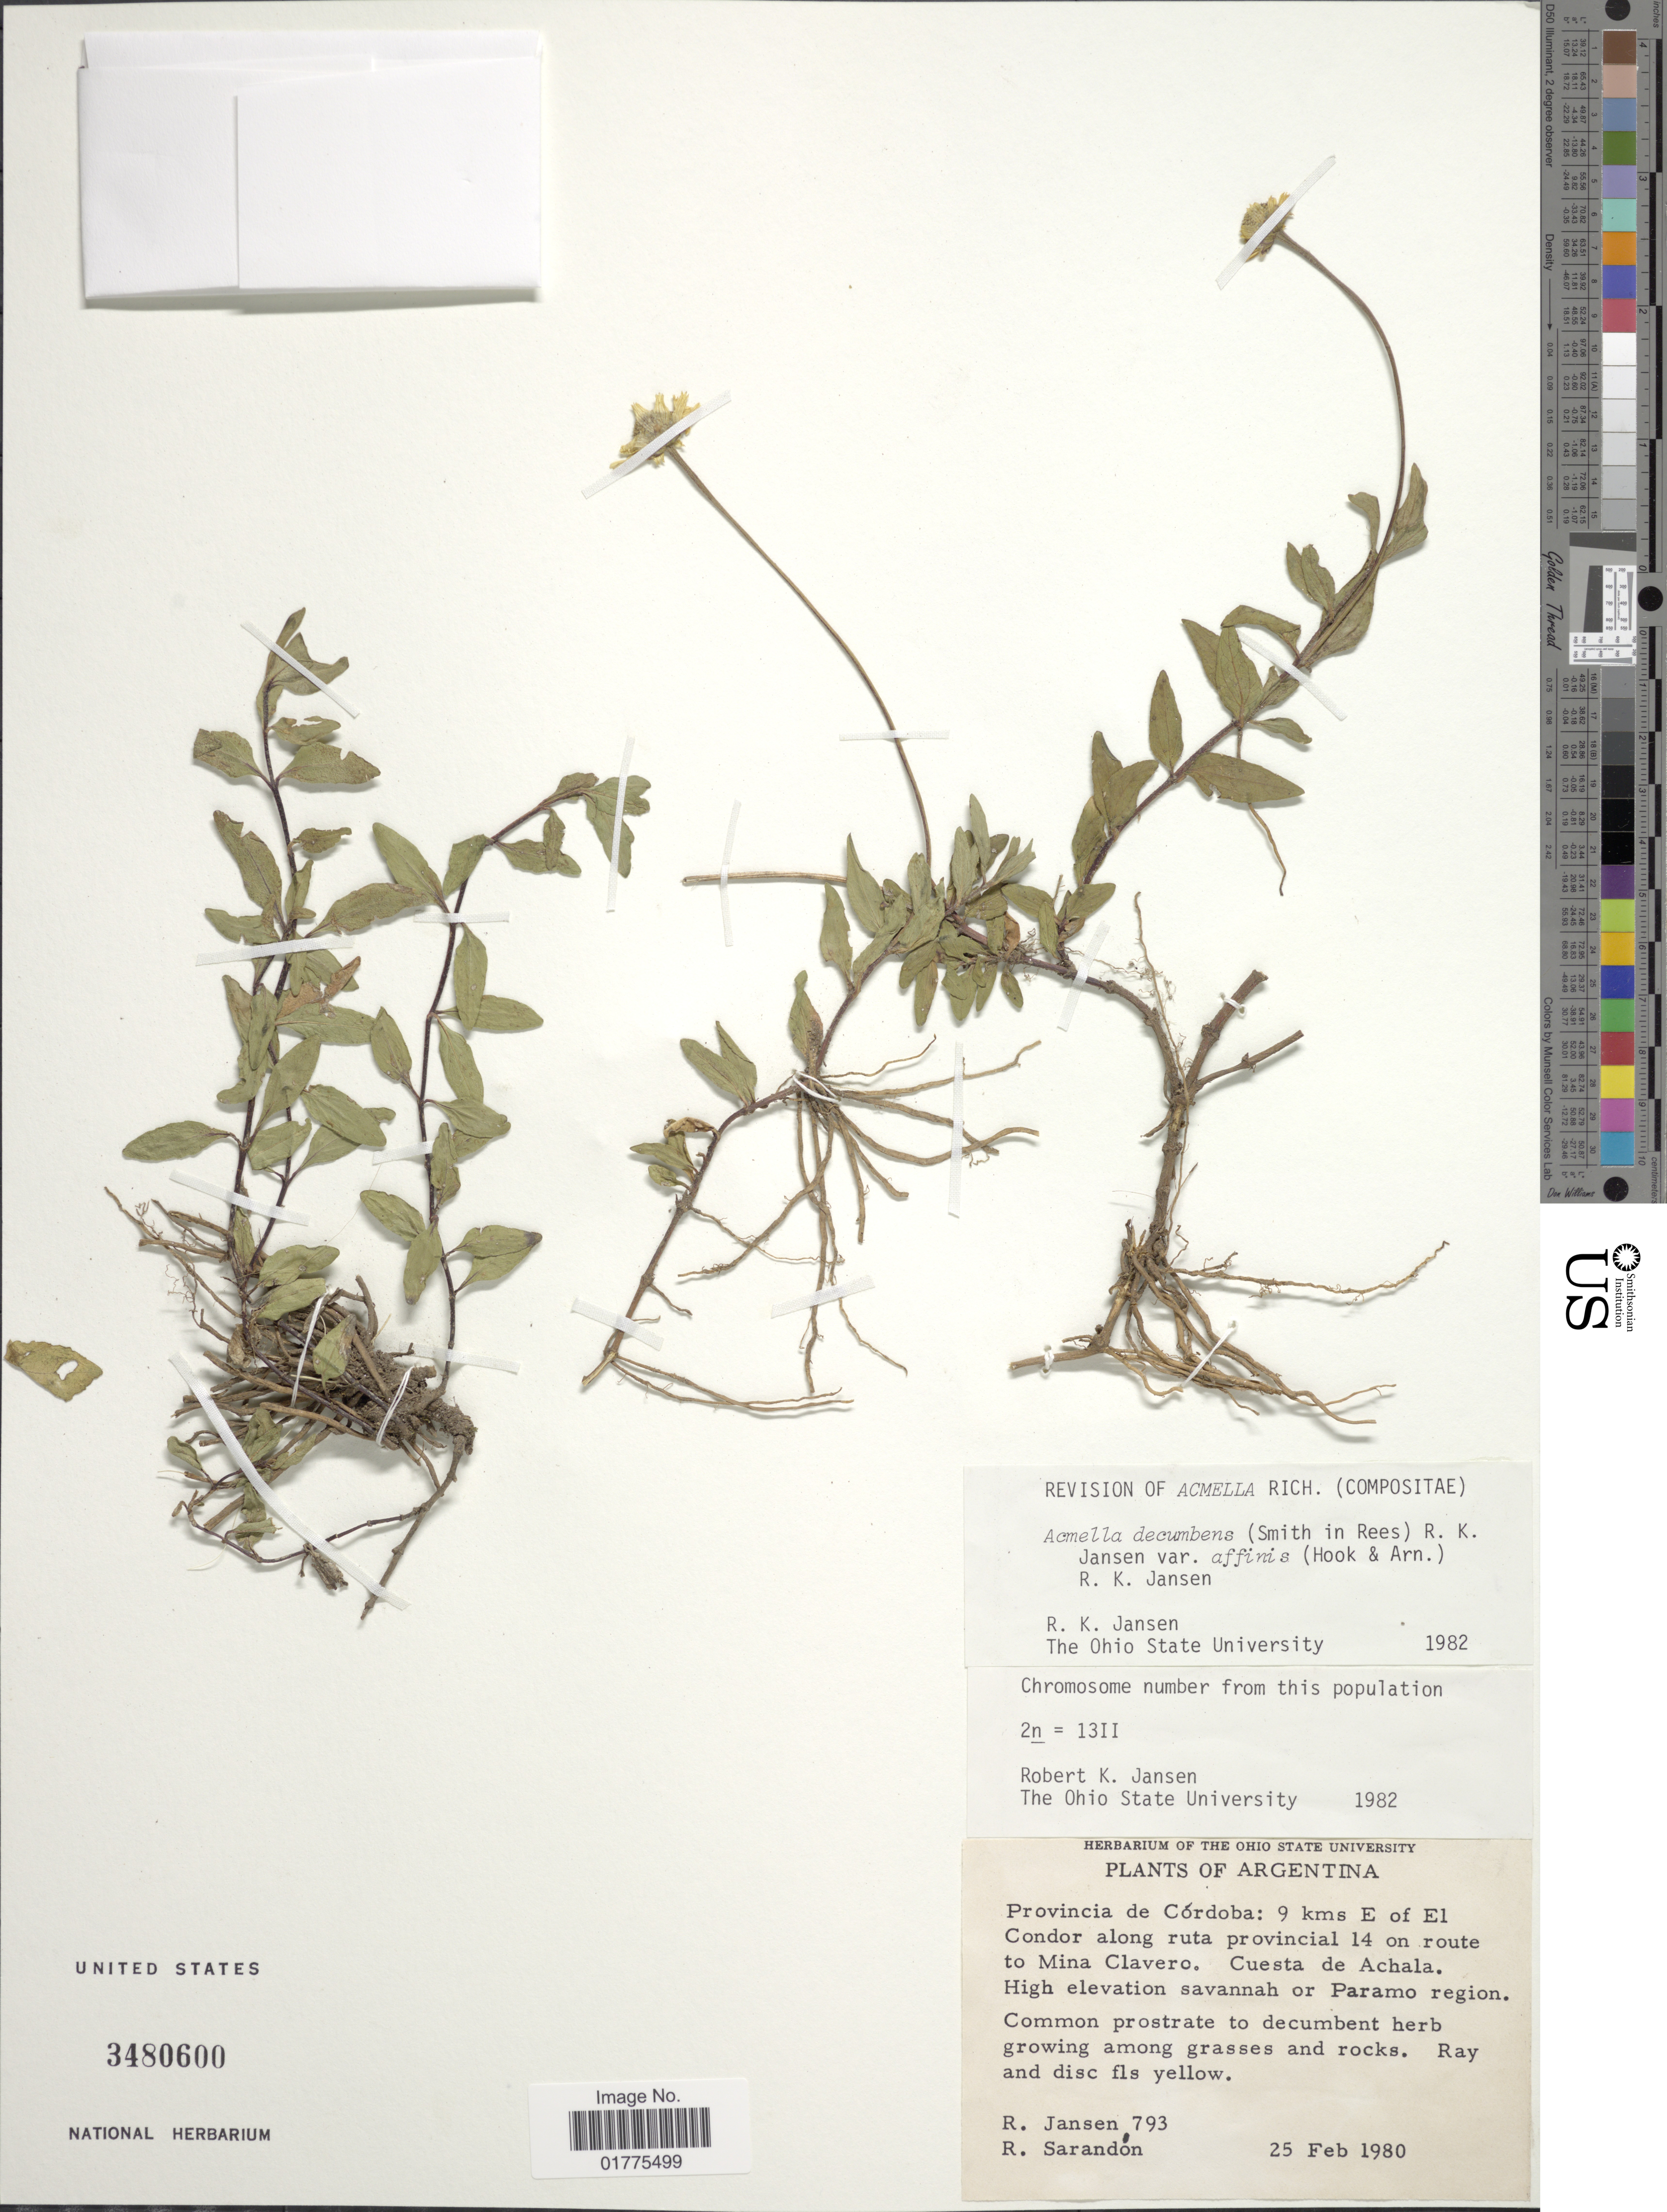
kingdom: Plantae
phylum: Tracheophyta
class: Magnoliopsida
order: Asterales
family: Asteraceae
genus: Acmella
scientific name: Acmella decumbens var. affinis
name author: Hook. & Arn.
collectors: R. K. Jansen & R. Sarandon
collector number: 793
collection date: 1980-02-25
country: Argentina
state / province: Cordoba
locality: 9 kms E of El Condor along ruta provincial 14 on route to Mina Clavero. Cuesta de Achala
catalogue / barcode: US 3480600